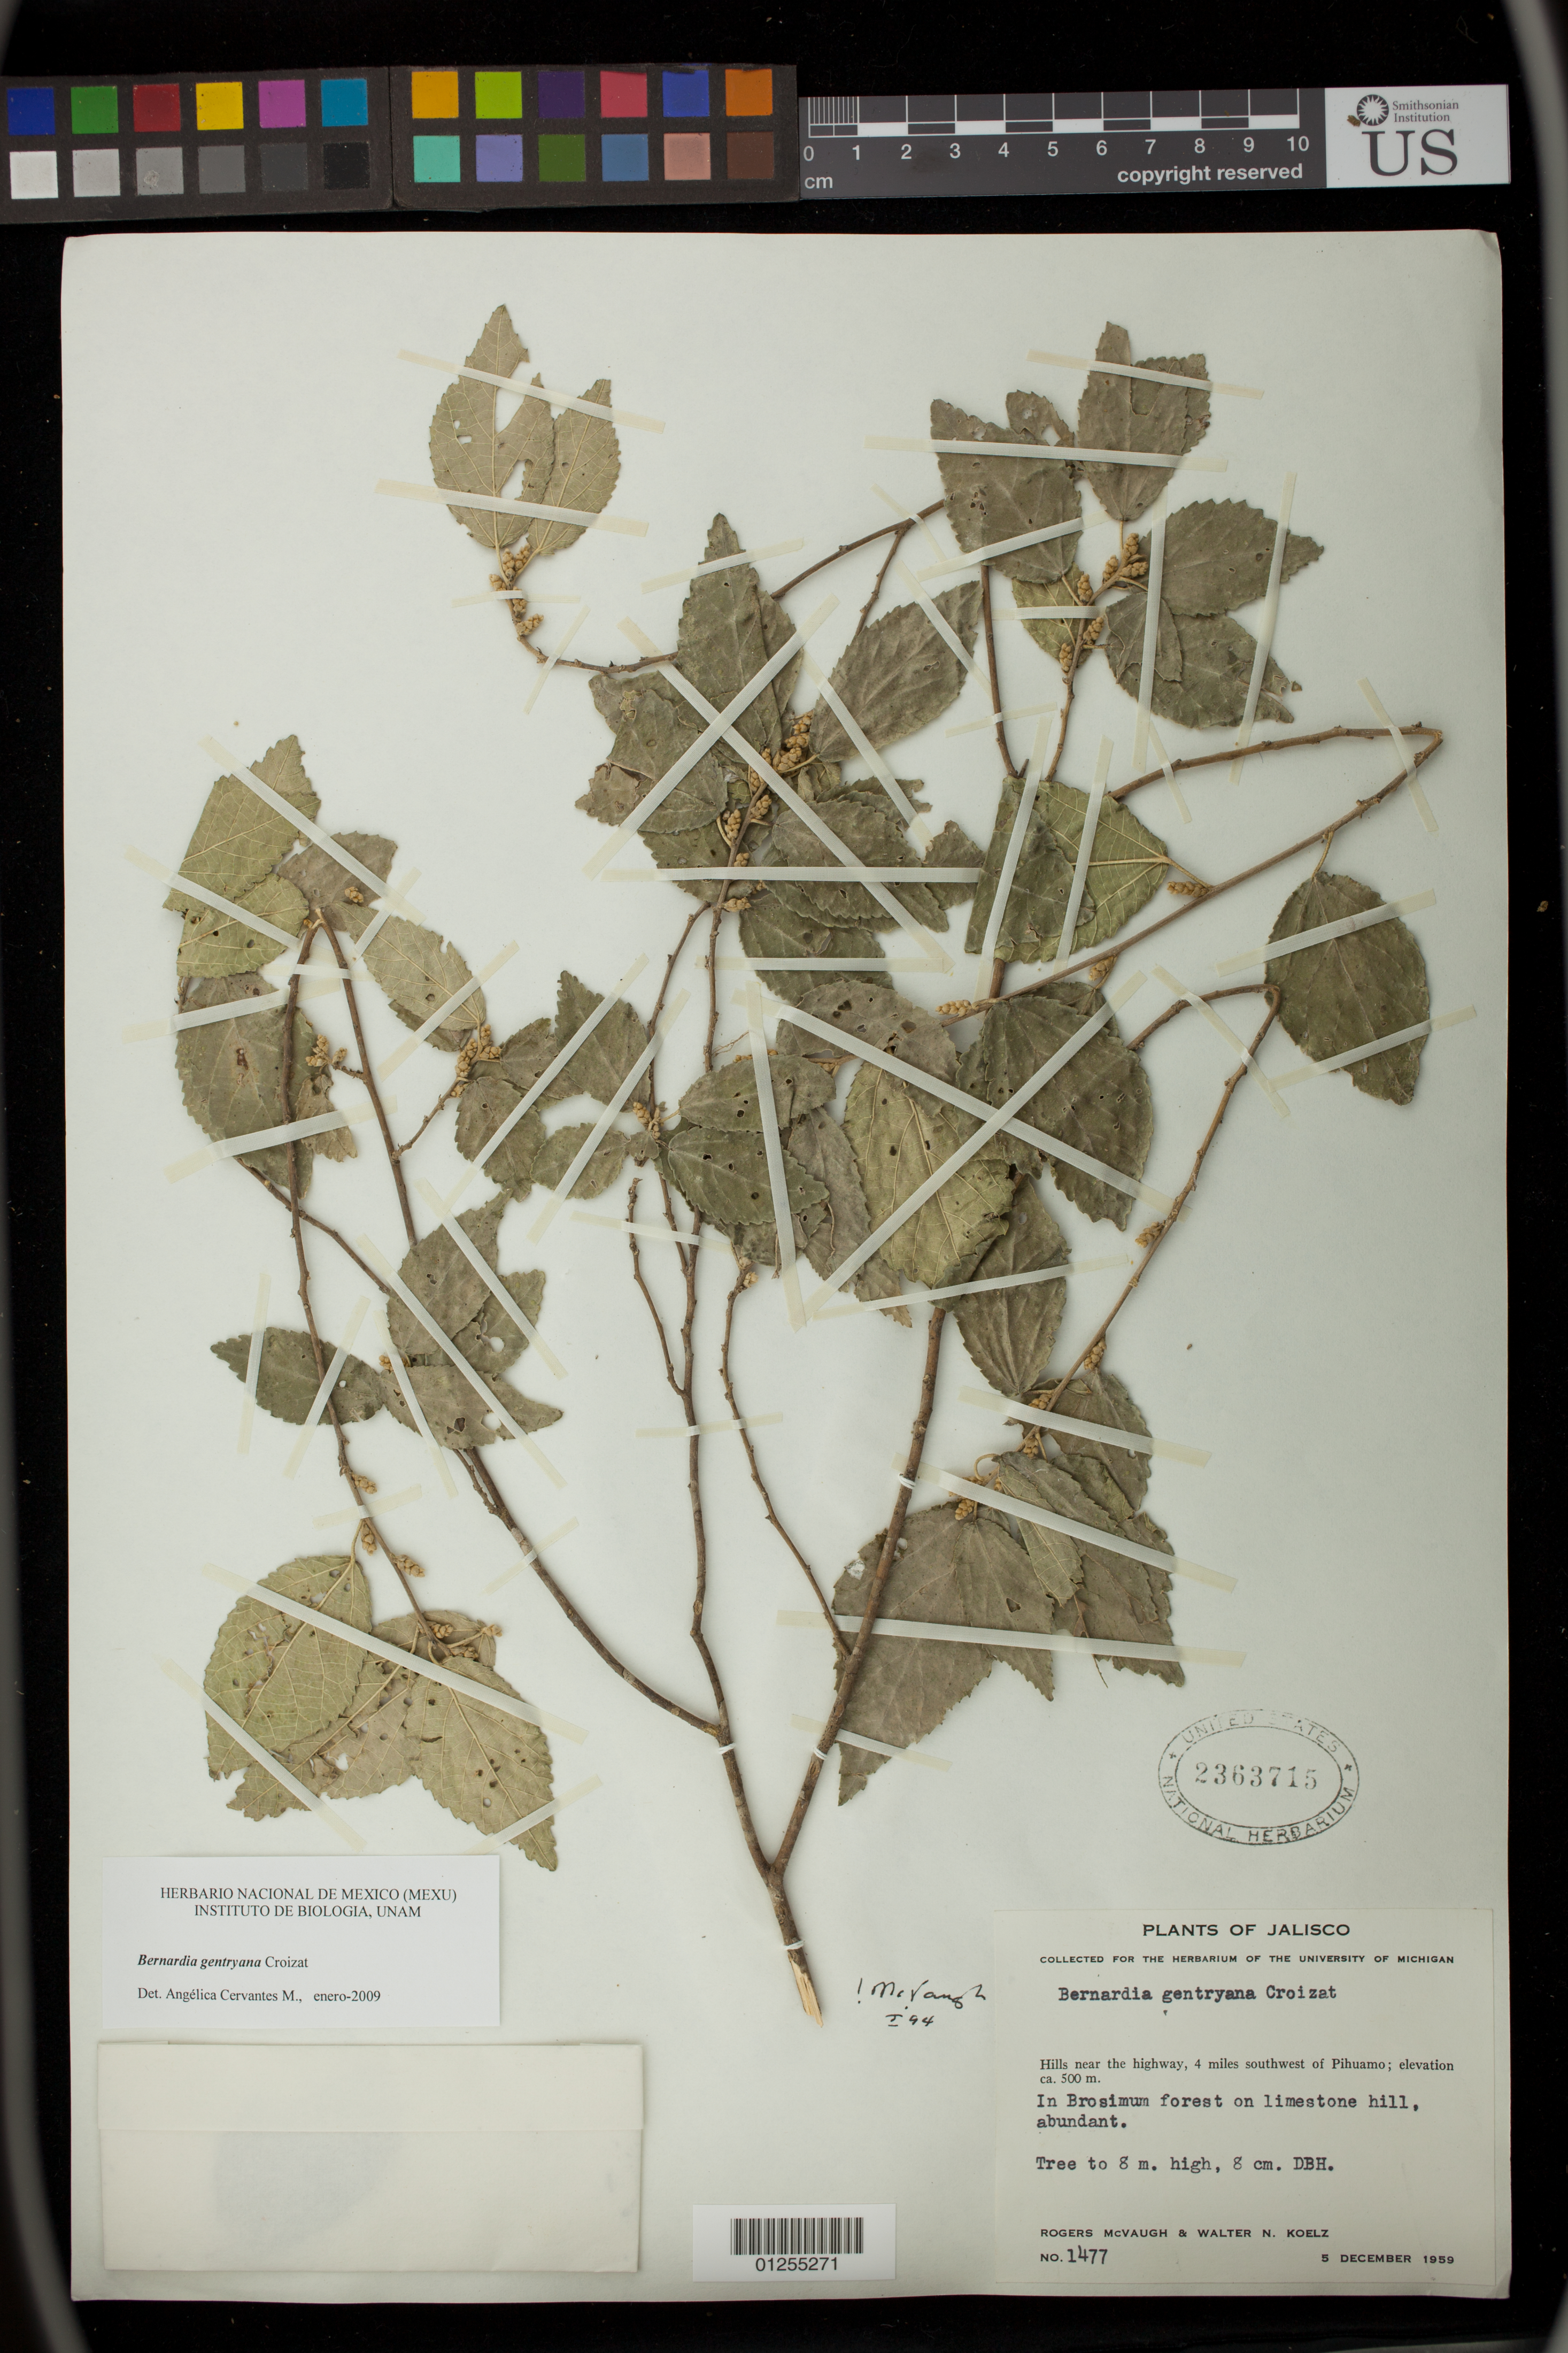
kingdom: Plantae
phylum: Tracheophyta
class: Magnoliopsida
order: Malpighiales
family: Euphorbiaceae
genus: Bernardia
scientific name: Bernardia gentryana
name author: Croizat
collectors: R. McVaugh & W. N. Koelz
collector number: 1477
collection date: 1959-12-05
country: Mexico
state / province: Jalisco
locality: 4 miles southwest of Pihuamo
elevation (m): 500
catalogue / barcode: US 2363715